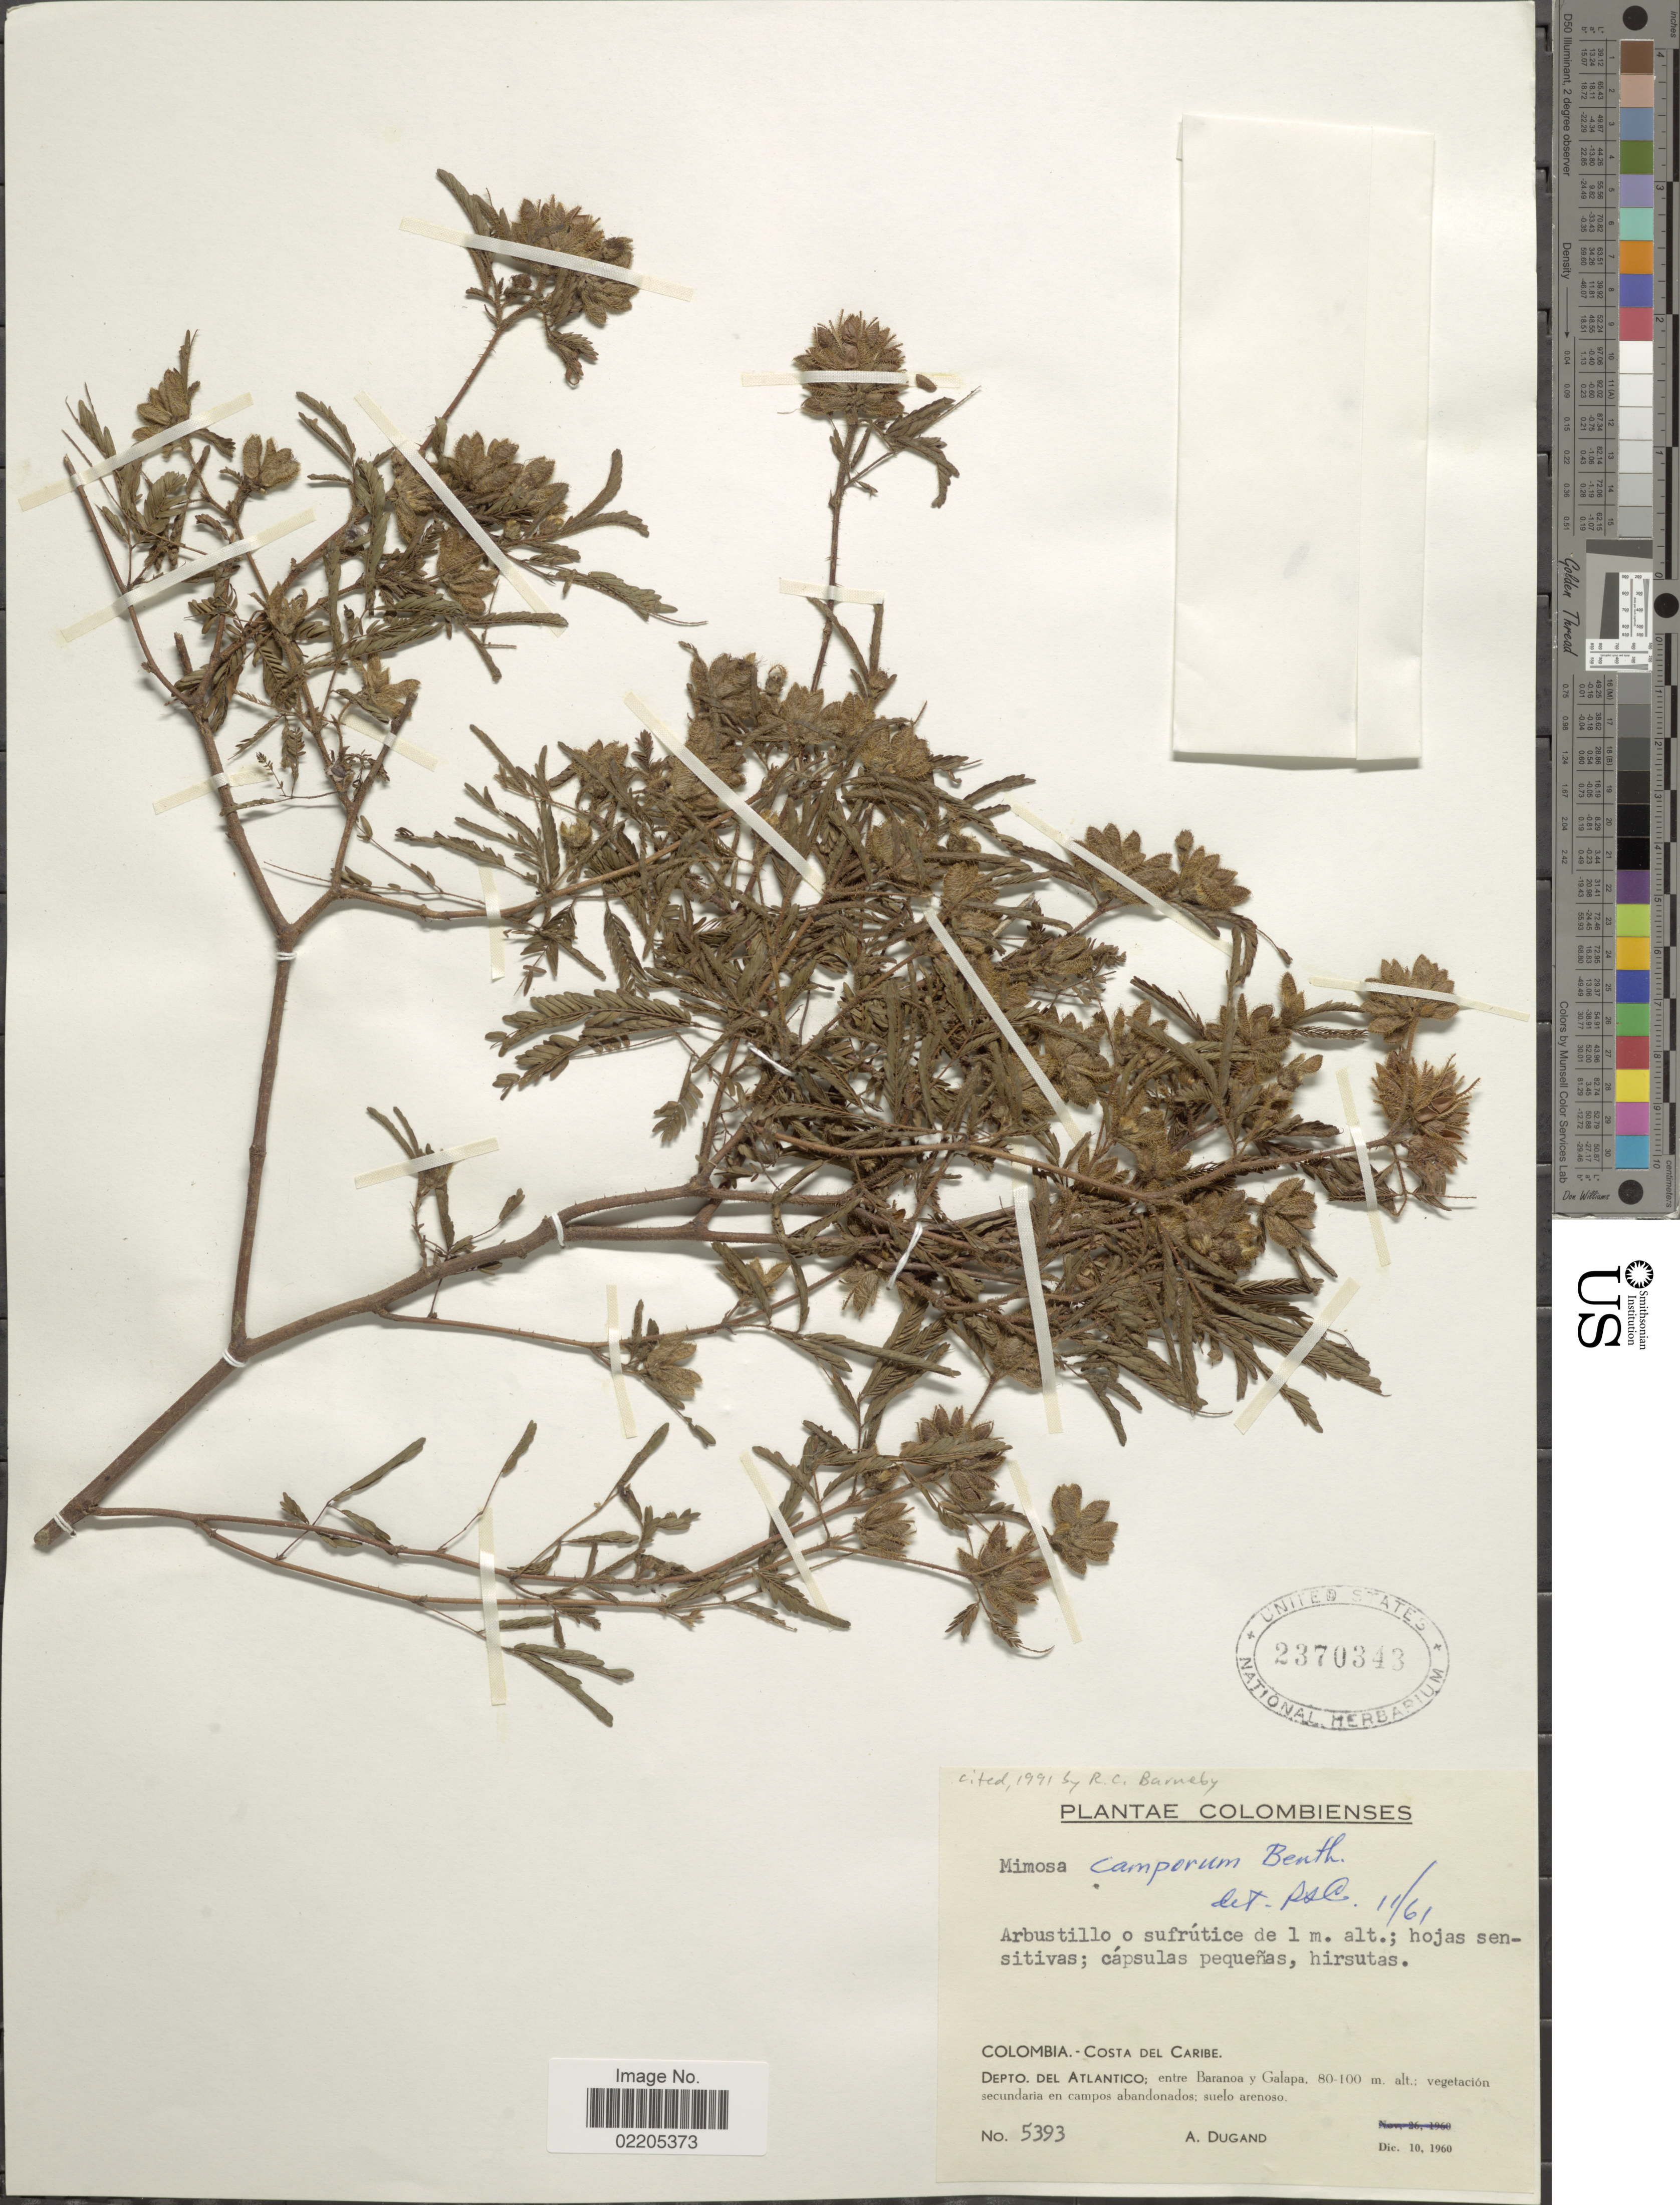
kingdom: Plantae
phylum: Tracheophyta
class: Magnoliopsida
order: Fabales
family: Fabaceae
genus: Mimosa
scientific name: Mimosa camporum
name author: Benth.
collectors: A. Dugand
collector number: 5393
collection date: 1960-12-10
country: Colombia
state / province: Atlántico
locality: Costa del Caribe, entre Baranoa y Galapa.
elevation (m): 80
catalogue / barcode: US 2370343